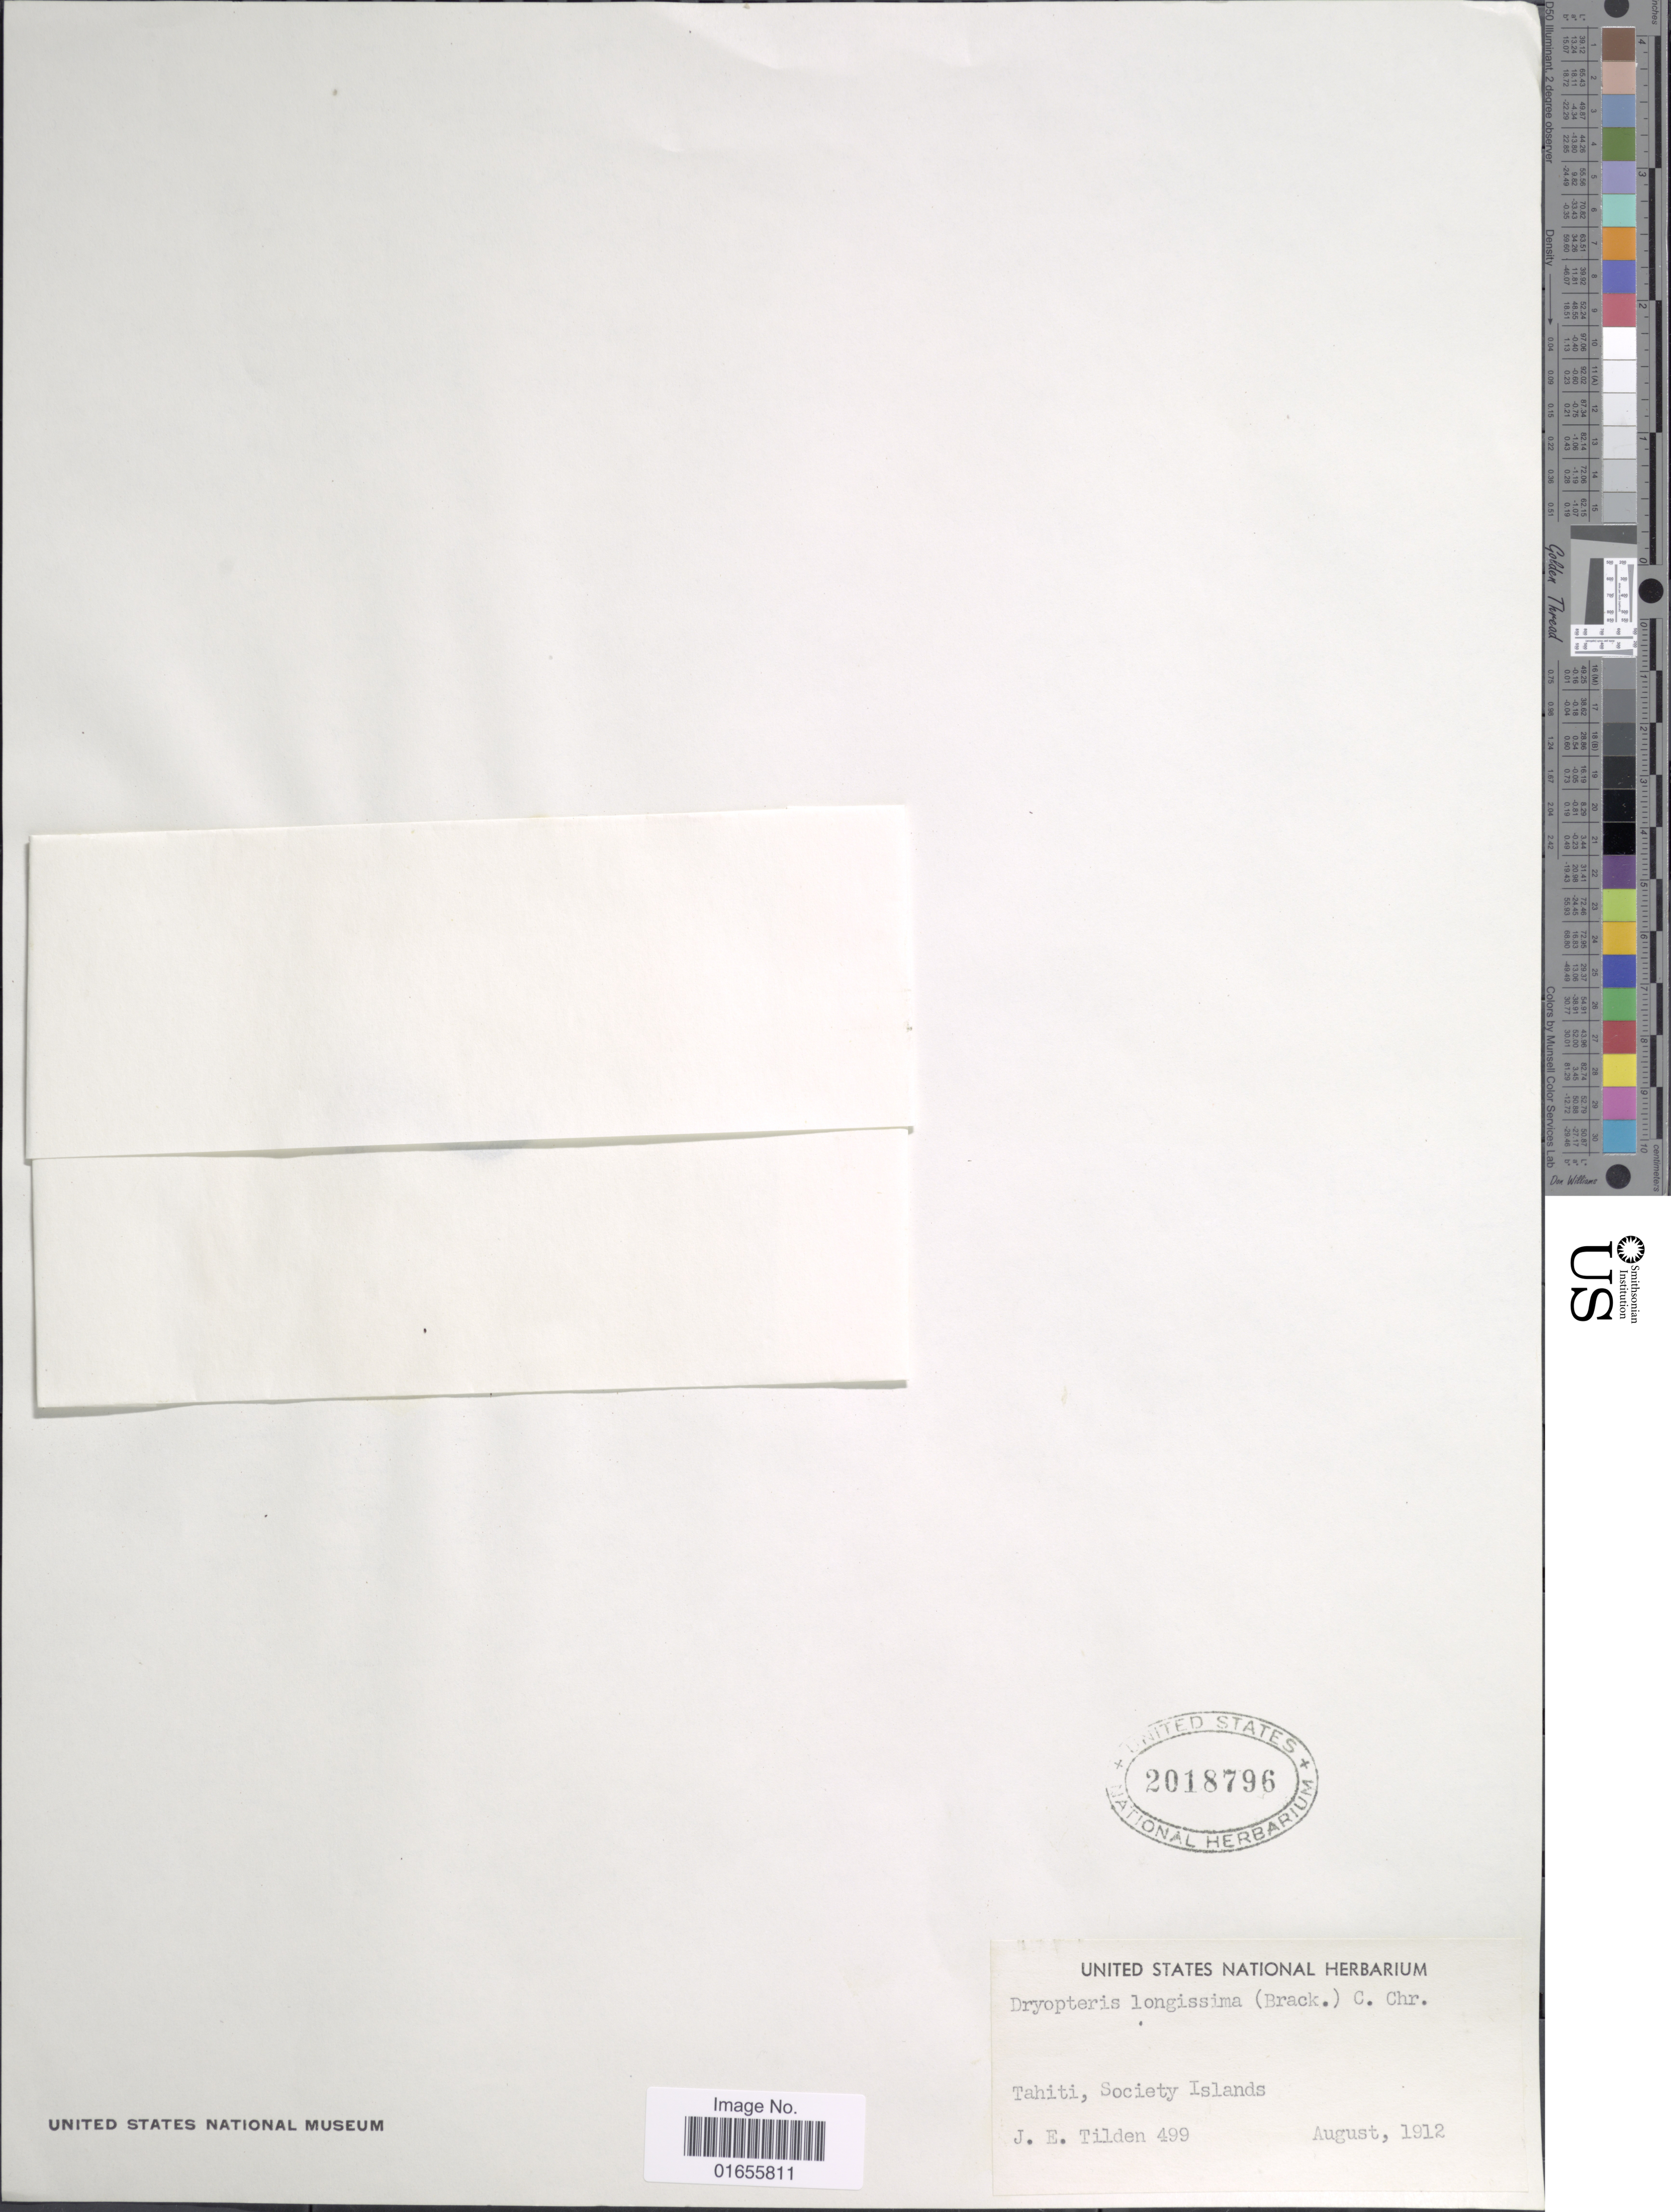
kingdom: Plantae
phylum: Tracheophyta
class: Polypodiopsida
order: Polypodiales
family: Thelypteridaceae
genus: Chingia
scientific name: Chingia longissima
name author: (Brack.) Holttum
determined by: Wagner, W. L., (BOT), Smithsonian Institution - National Museum of Natural History (UNITED STATES)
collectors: J. E. Tilden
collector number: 499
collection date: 1912-08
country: French Polynesia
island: Tahiti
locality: Tahiti, Society Islands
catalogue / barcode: US 2018796